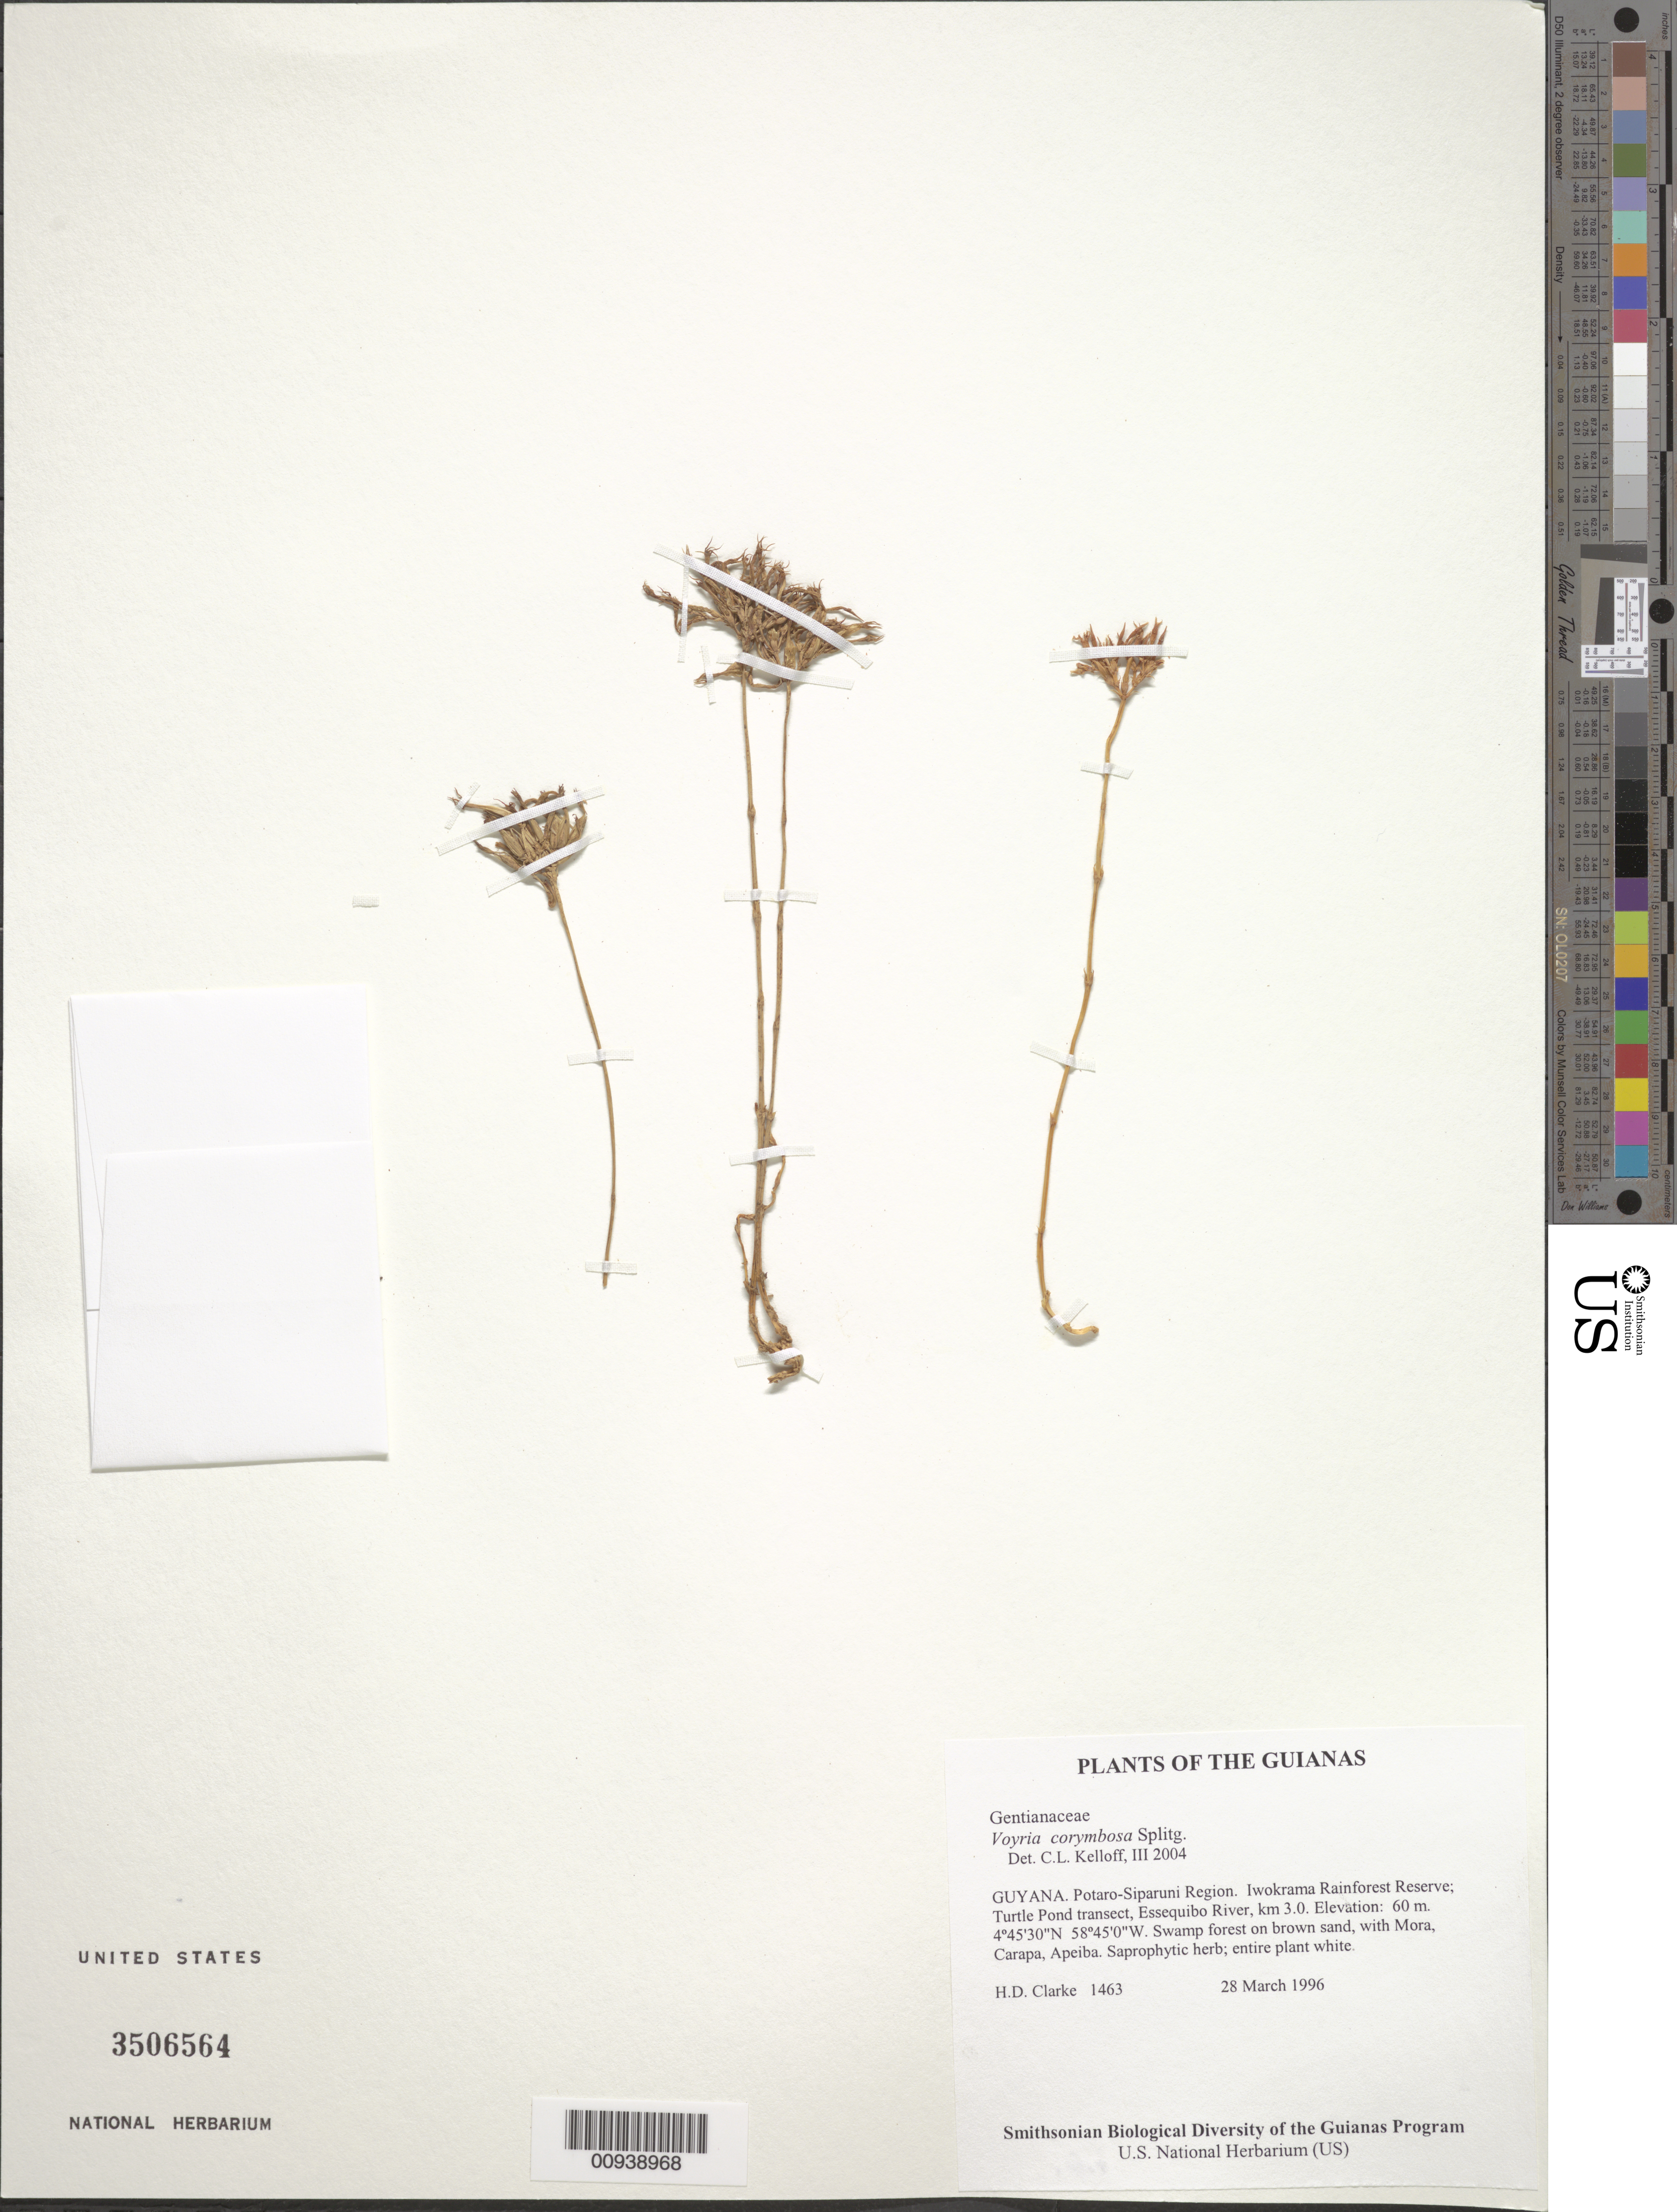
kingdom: Plantae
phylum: Tracheophyta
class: Magnoliopsida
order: Gentianales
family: Gentianaceae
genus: Voyria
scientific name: Voyria corymbosa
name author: Splitg.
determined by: Kelloff, Carol L., (US), Smithsonian Institution - National Museum of Natural History (UNITED STATES)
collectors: H. D. Clarke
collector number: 1463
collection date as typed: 28 March 1996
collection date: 1996-03-28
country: Guyana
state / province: Potaro-Siparuni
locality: Iwokrama Rainforest Reserve; Turtle Pond transect, Essequibo River, km 3.0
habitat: Swamp forest on brown sand, with Mora, Carapa, Apeiba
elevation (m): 60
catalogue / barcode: US 3506564